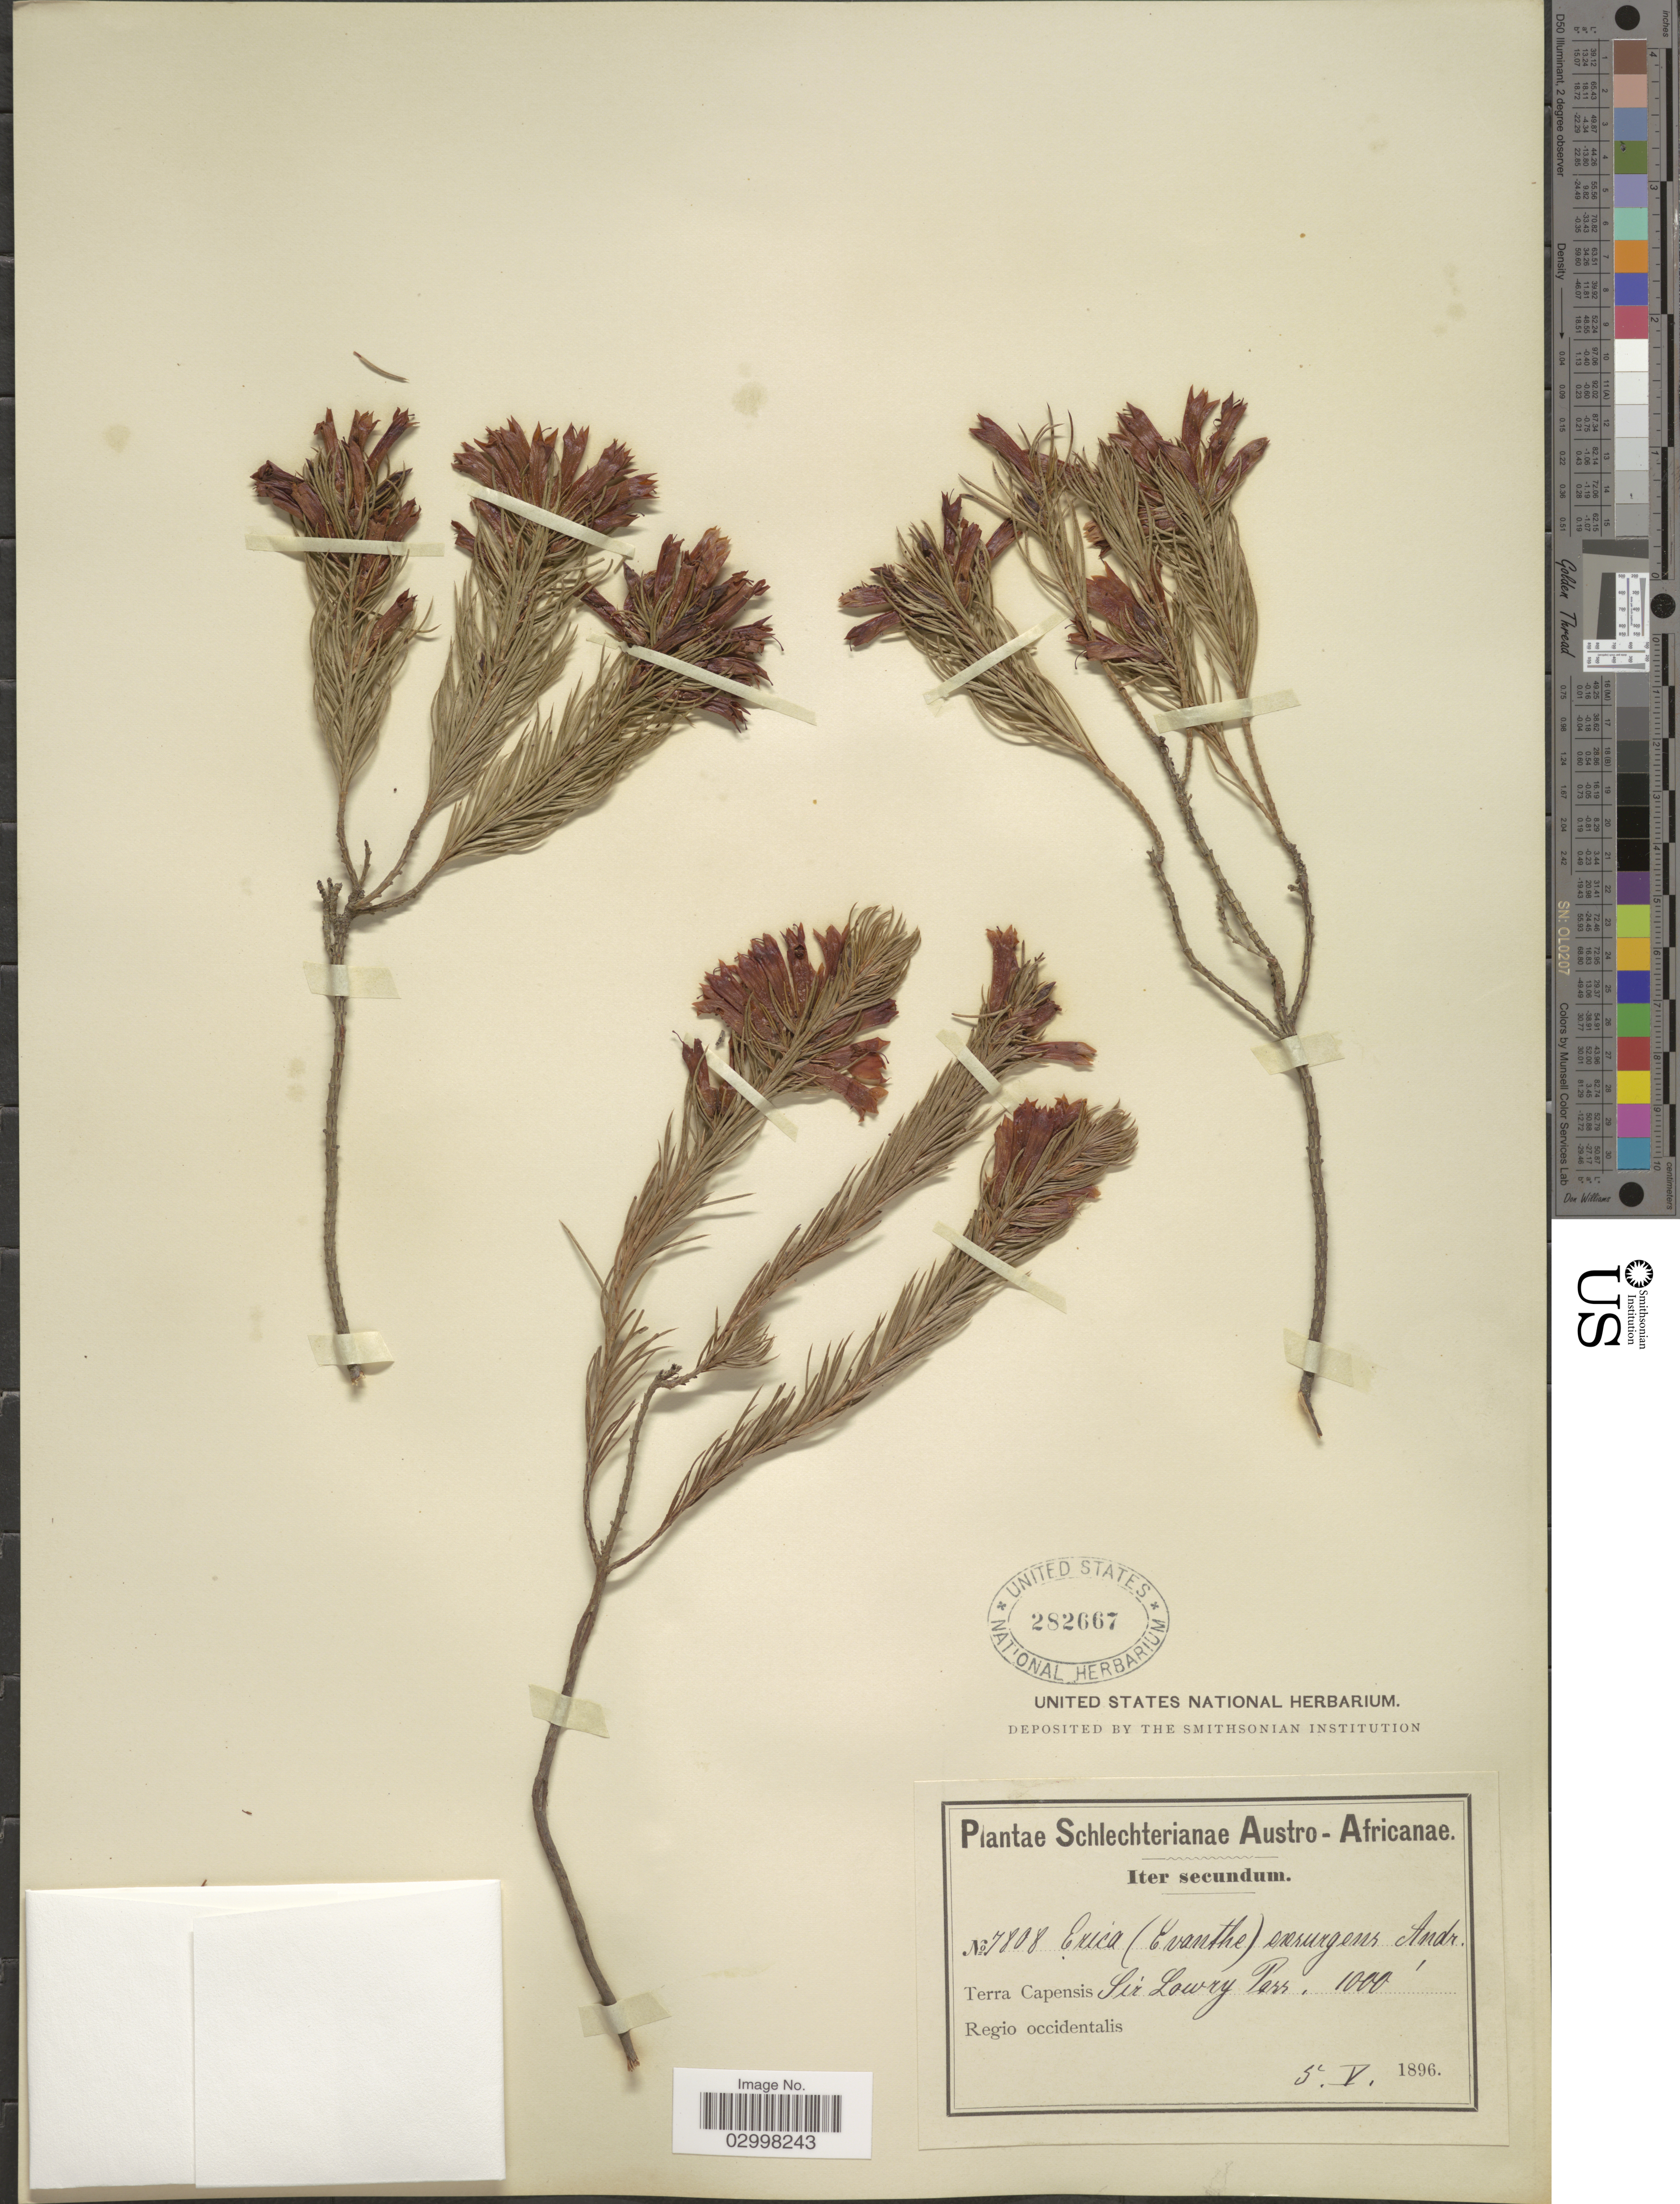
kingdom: Plantae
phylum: Tracheophyta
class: Magnoliopsida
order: Ericales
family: Ericaceae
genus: Erica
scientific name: Erica exsurgens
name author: Andrews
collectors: Schlechter, --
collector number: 7808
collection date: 1896-05-05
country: South Africa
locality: Austro-Africanae. Terra Capensis Sir Lowry Pass. Regio occidentalis.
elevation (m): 305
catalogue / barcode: US 282667